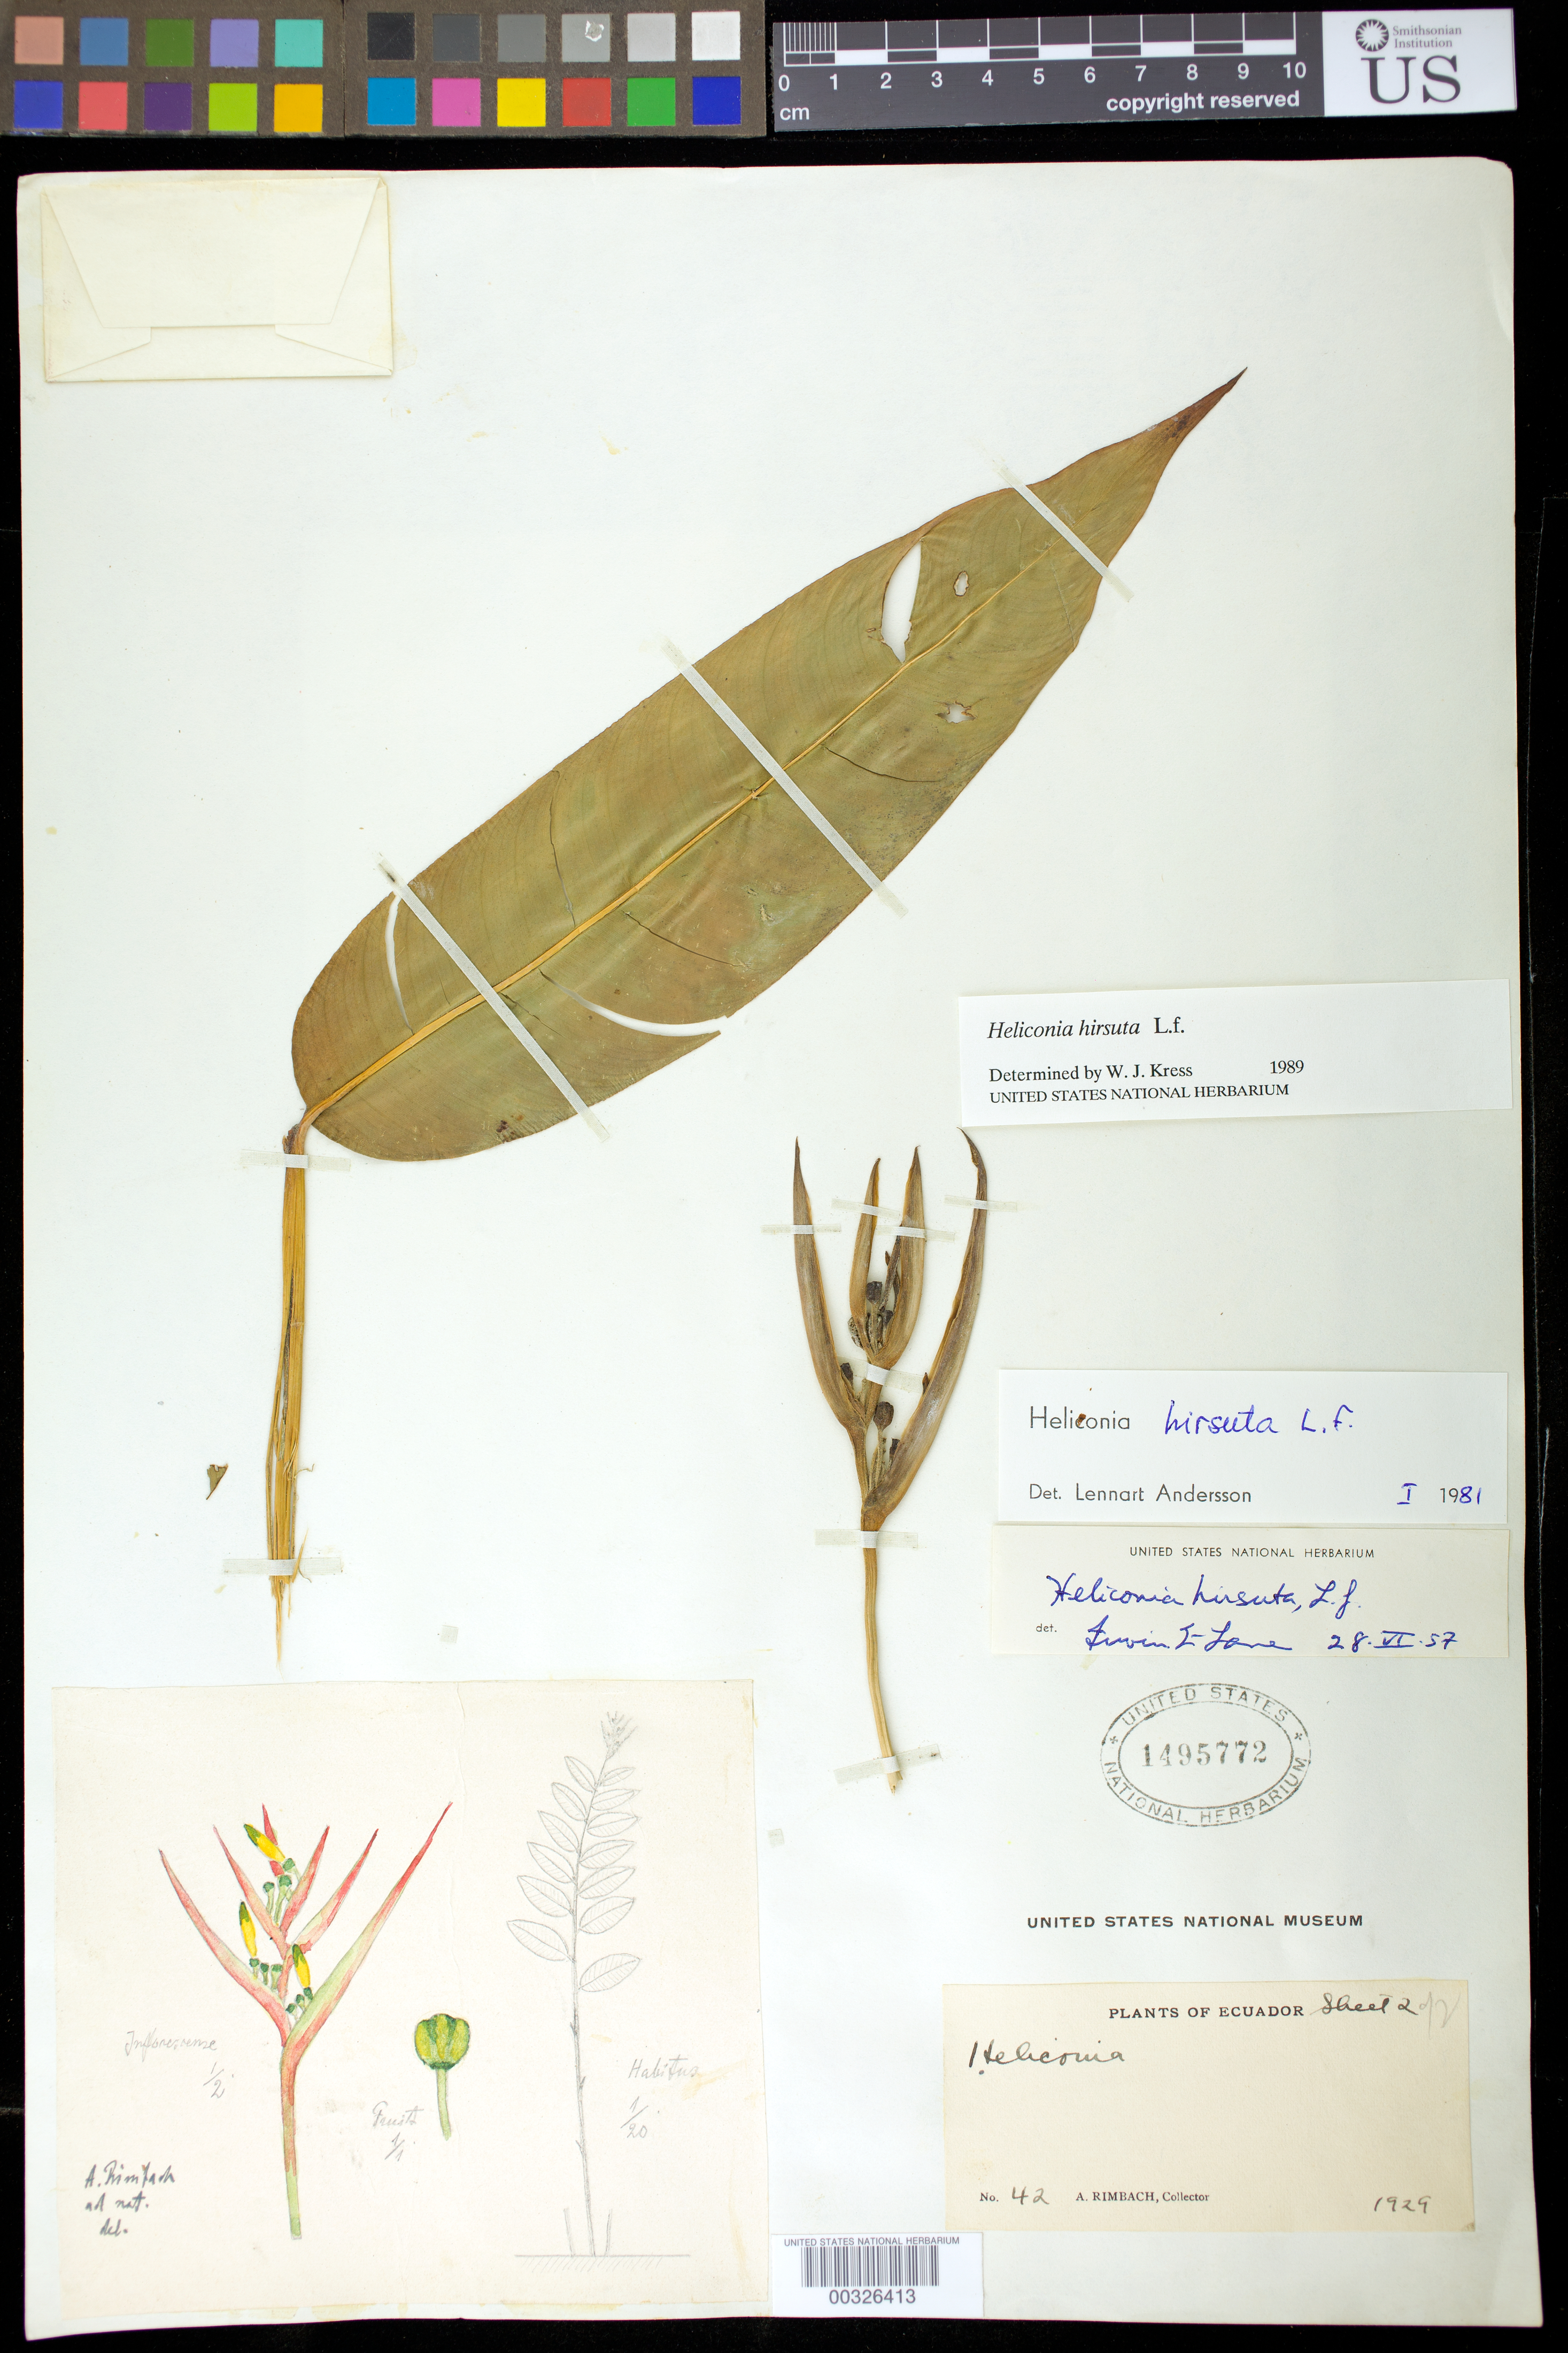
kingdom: Plantae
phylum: Tracheophyta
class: Liliopsida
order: Zingiberales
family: Heliconiaceae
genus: Heliconia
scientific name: Heliconia hirsuta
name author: L. f.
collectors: A. Rimbach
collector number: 42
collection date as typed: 1929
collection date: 1929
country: Ecuador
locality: Coast-plain, on Rio Chimbo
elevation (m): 100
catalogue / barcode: US 1495772